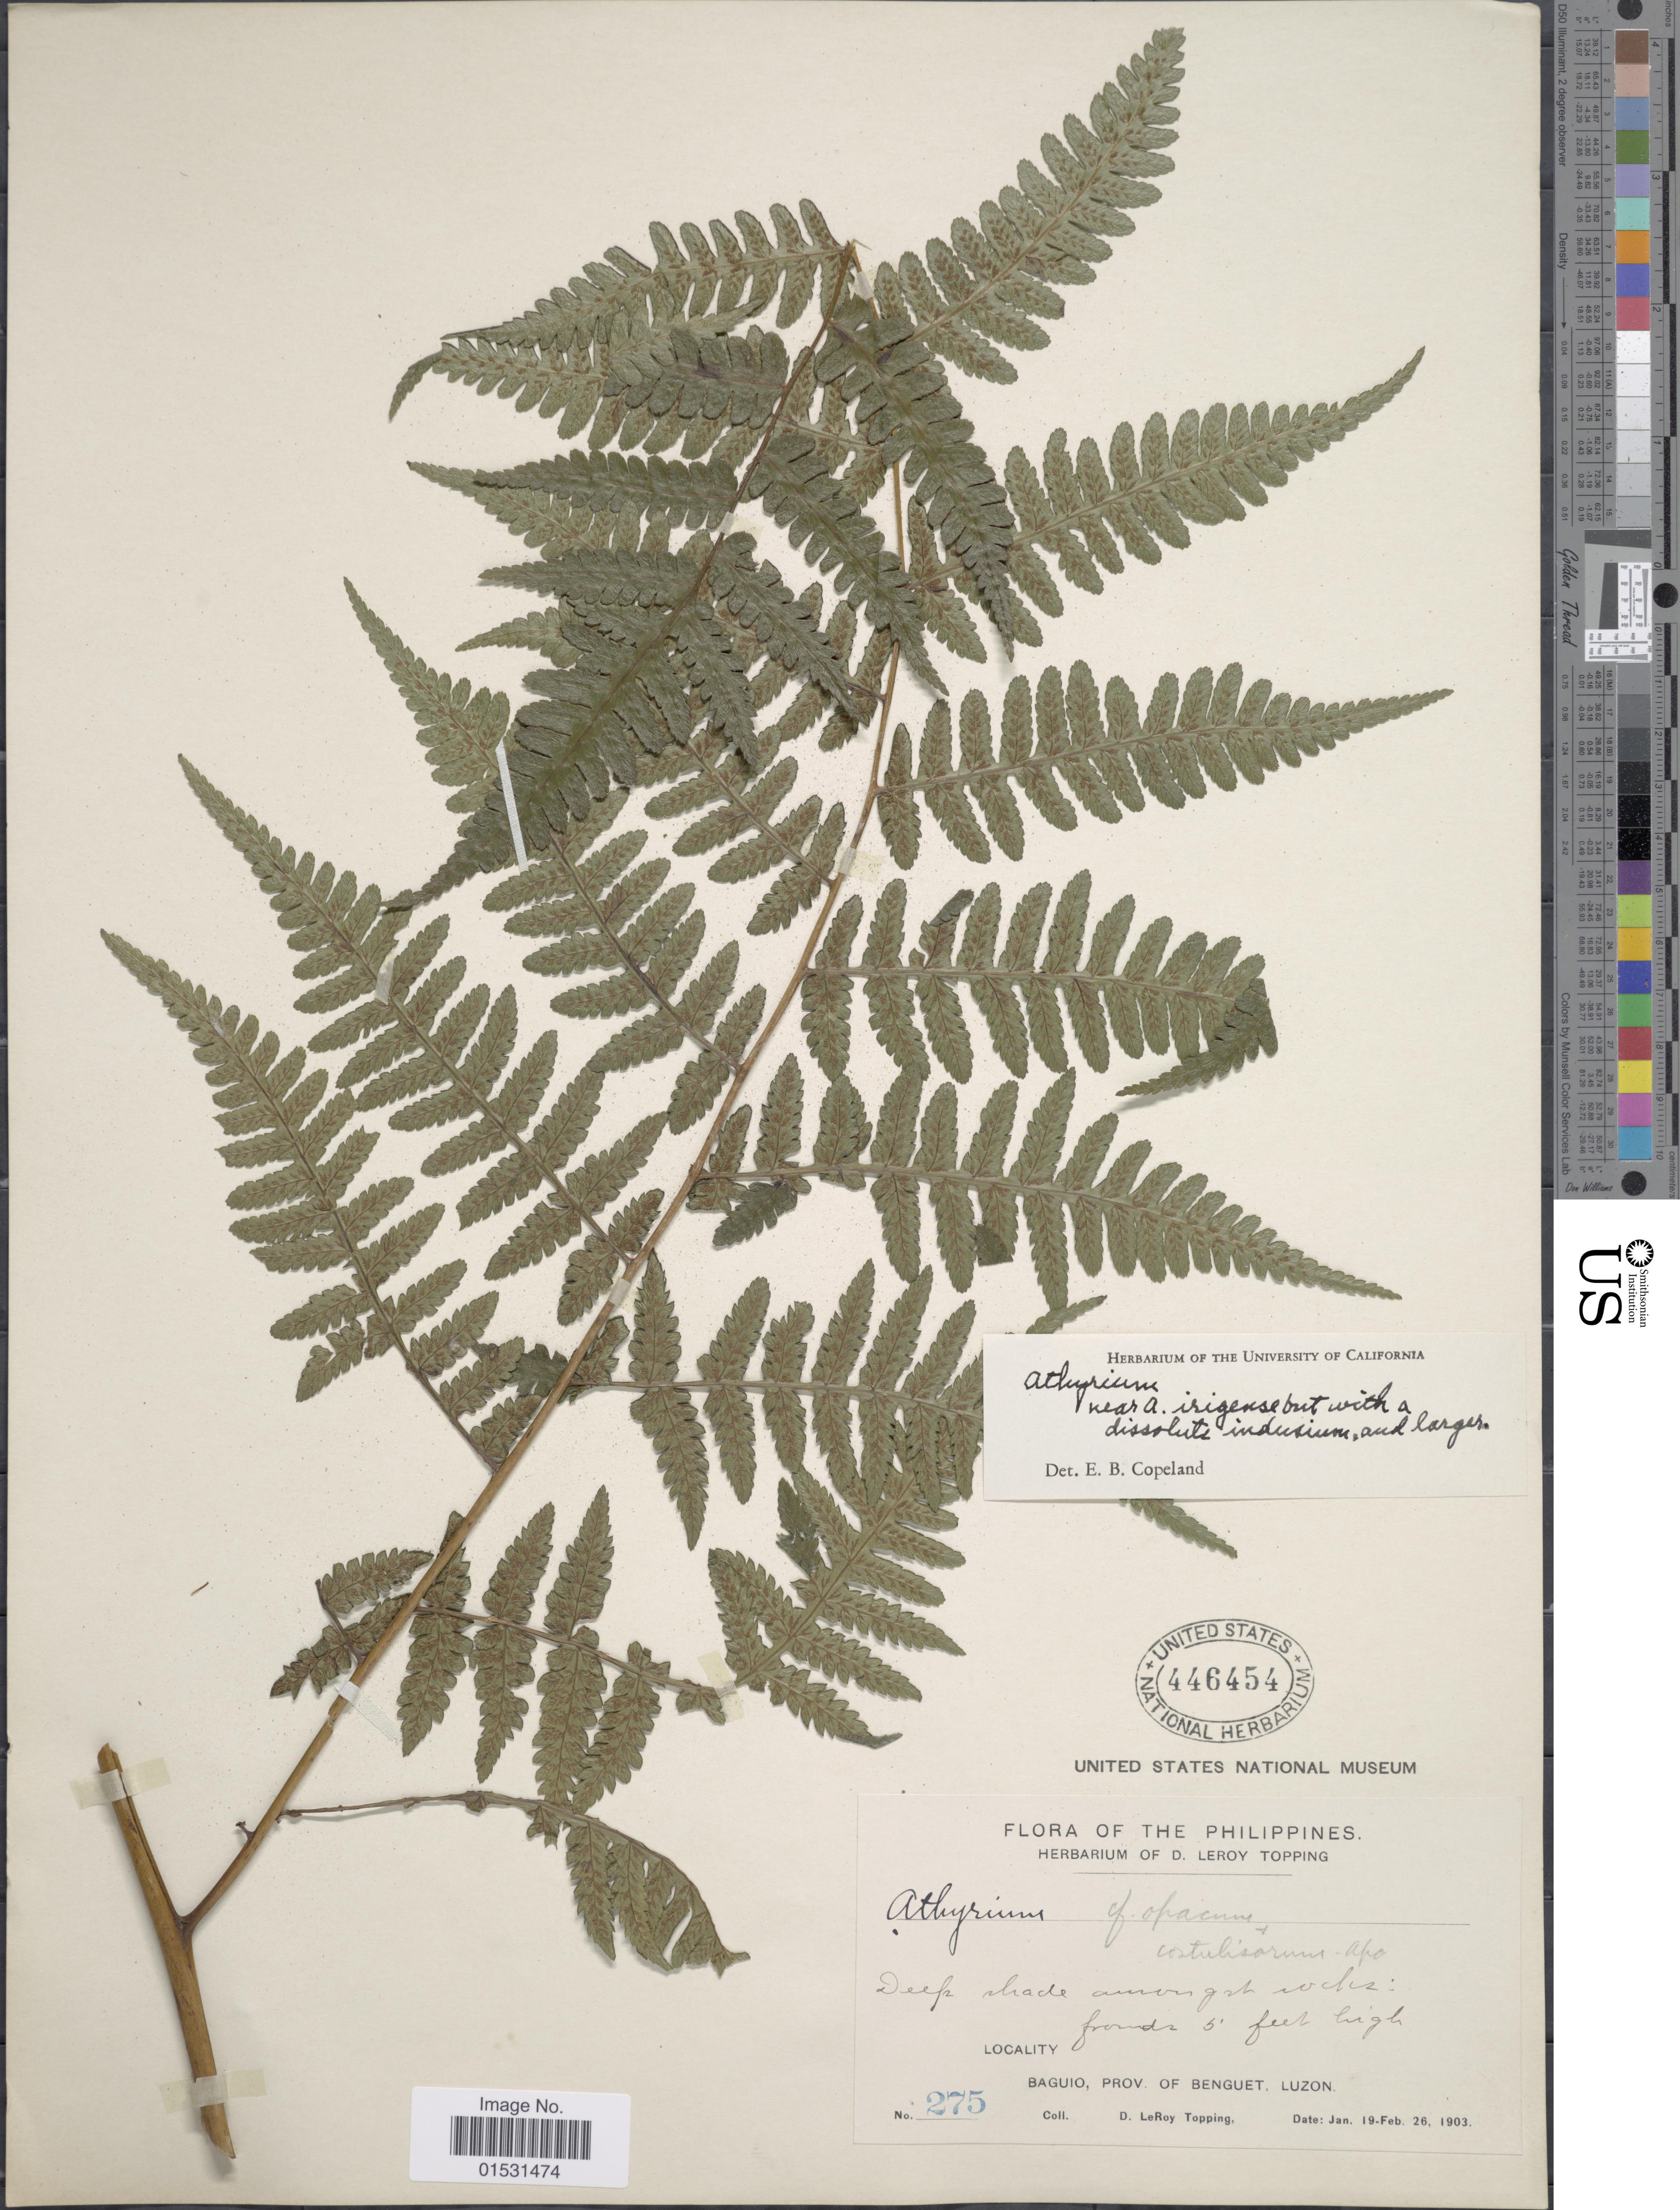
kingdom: Plantae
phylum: Tracheophyta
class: Polypodiopsida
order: Polypodiales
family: Athyriaceae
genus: Athyrium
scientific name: Athyrium sp.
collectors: D. L. Topping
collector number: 275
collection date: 1903-01-19/1903-02-26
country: Philippines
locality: Baguio, Prov. of Benguet, Luzon.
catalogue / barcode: US 446454